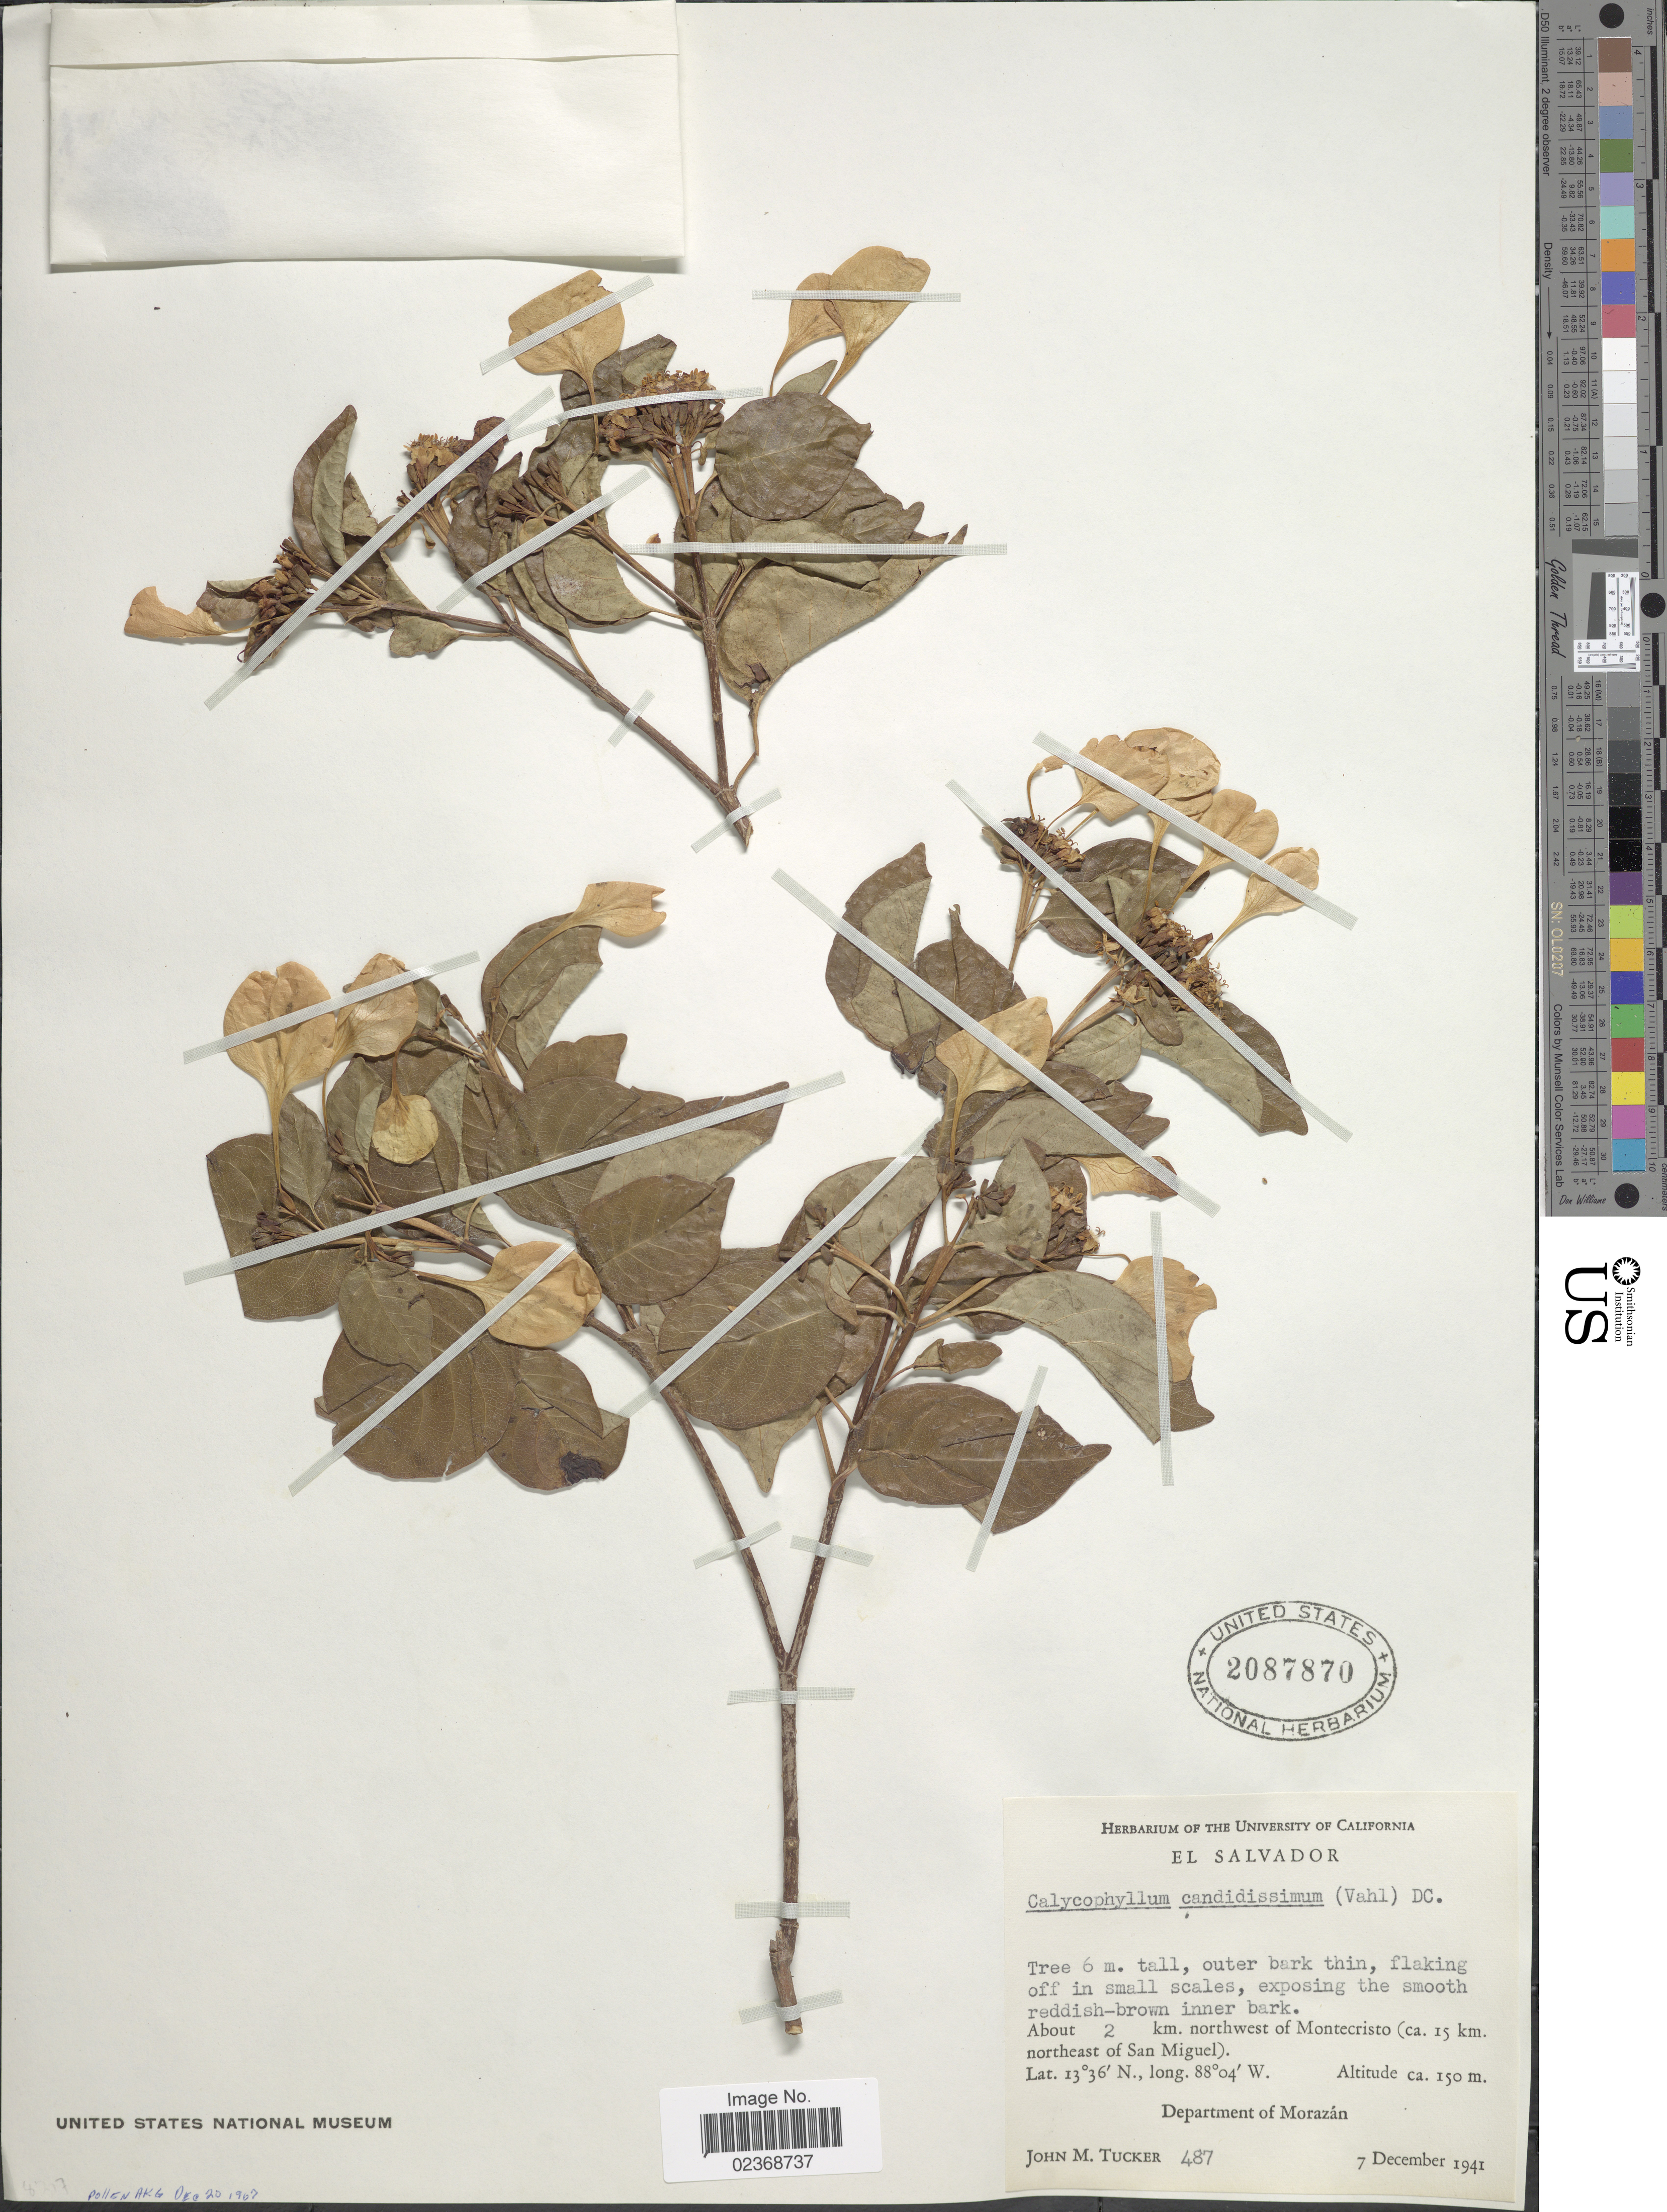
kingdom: Plantae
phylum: Tracheophyta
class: Magnoliopsida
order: Gentianales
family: Rubiaceae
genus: Calycophyllum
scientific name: Calycophyllum candidissimum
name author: (Vahl) DC.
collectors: J. M. Tucker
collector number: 487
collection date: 1941-12-07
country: El Salvador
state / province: Morazan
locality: About 2 km. northwest of Montecristo (ca. 15 km. northeast of San Miguel).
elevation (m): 150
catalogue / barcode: US 2087870